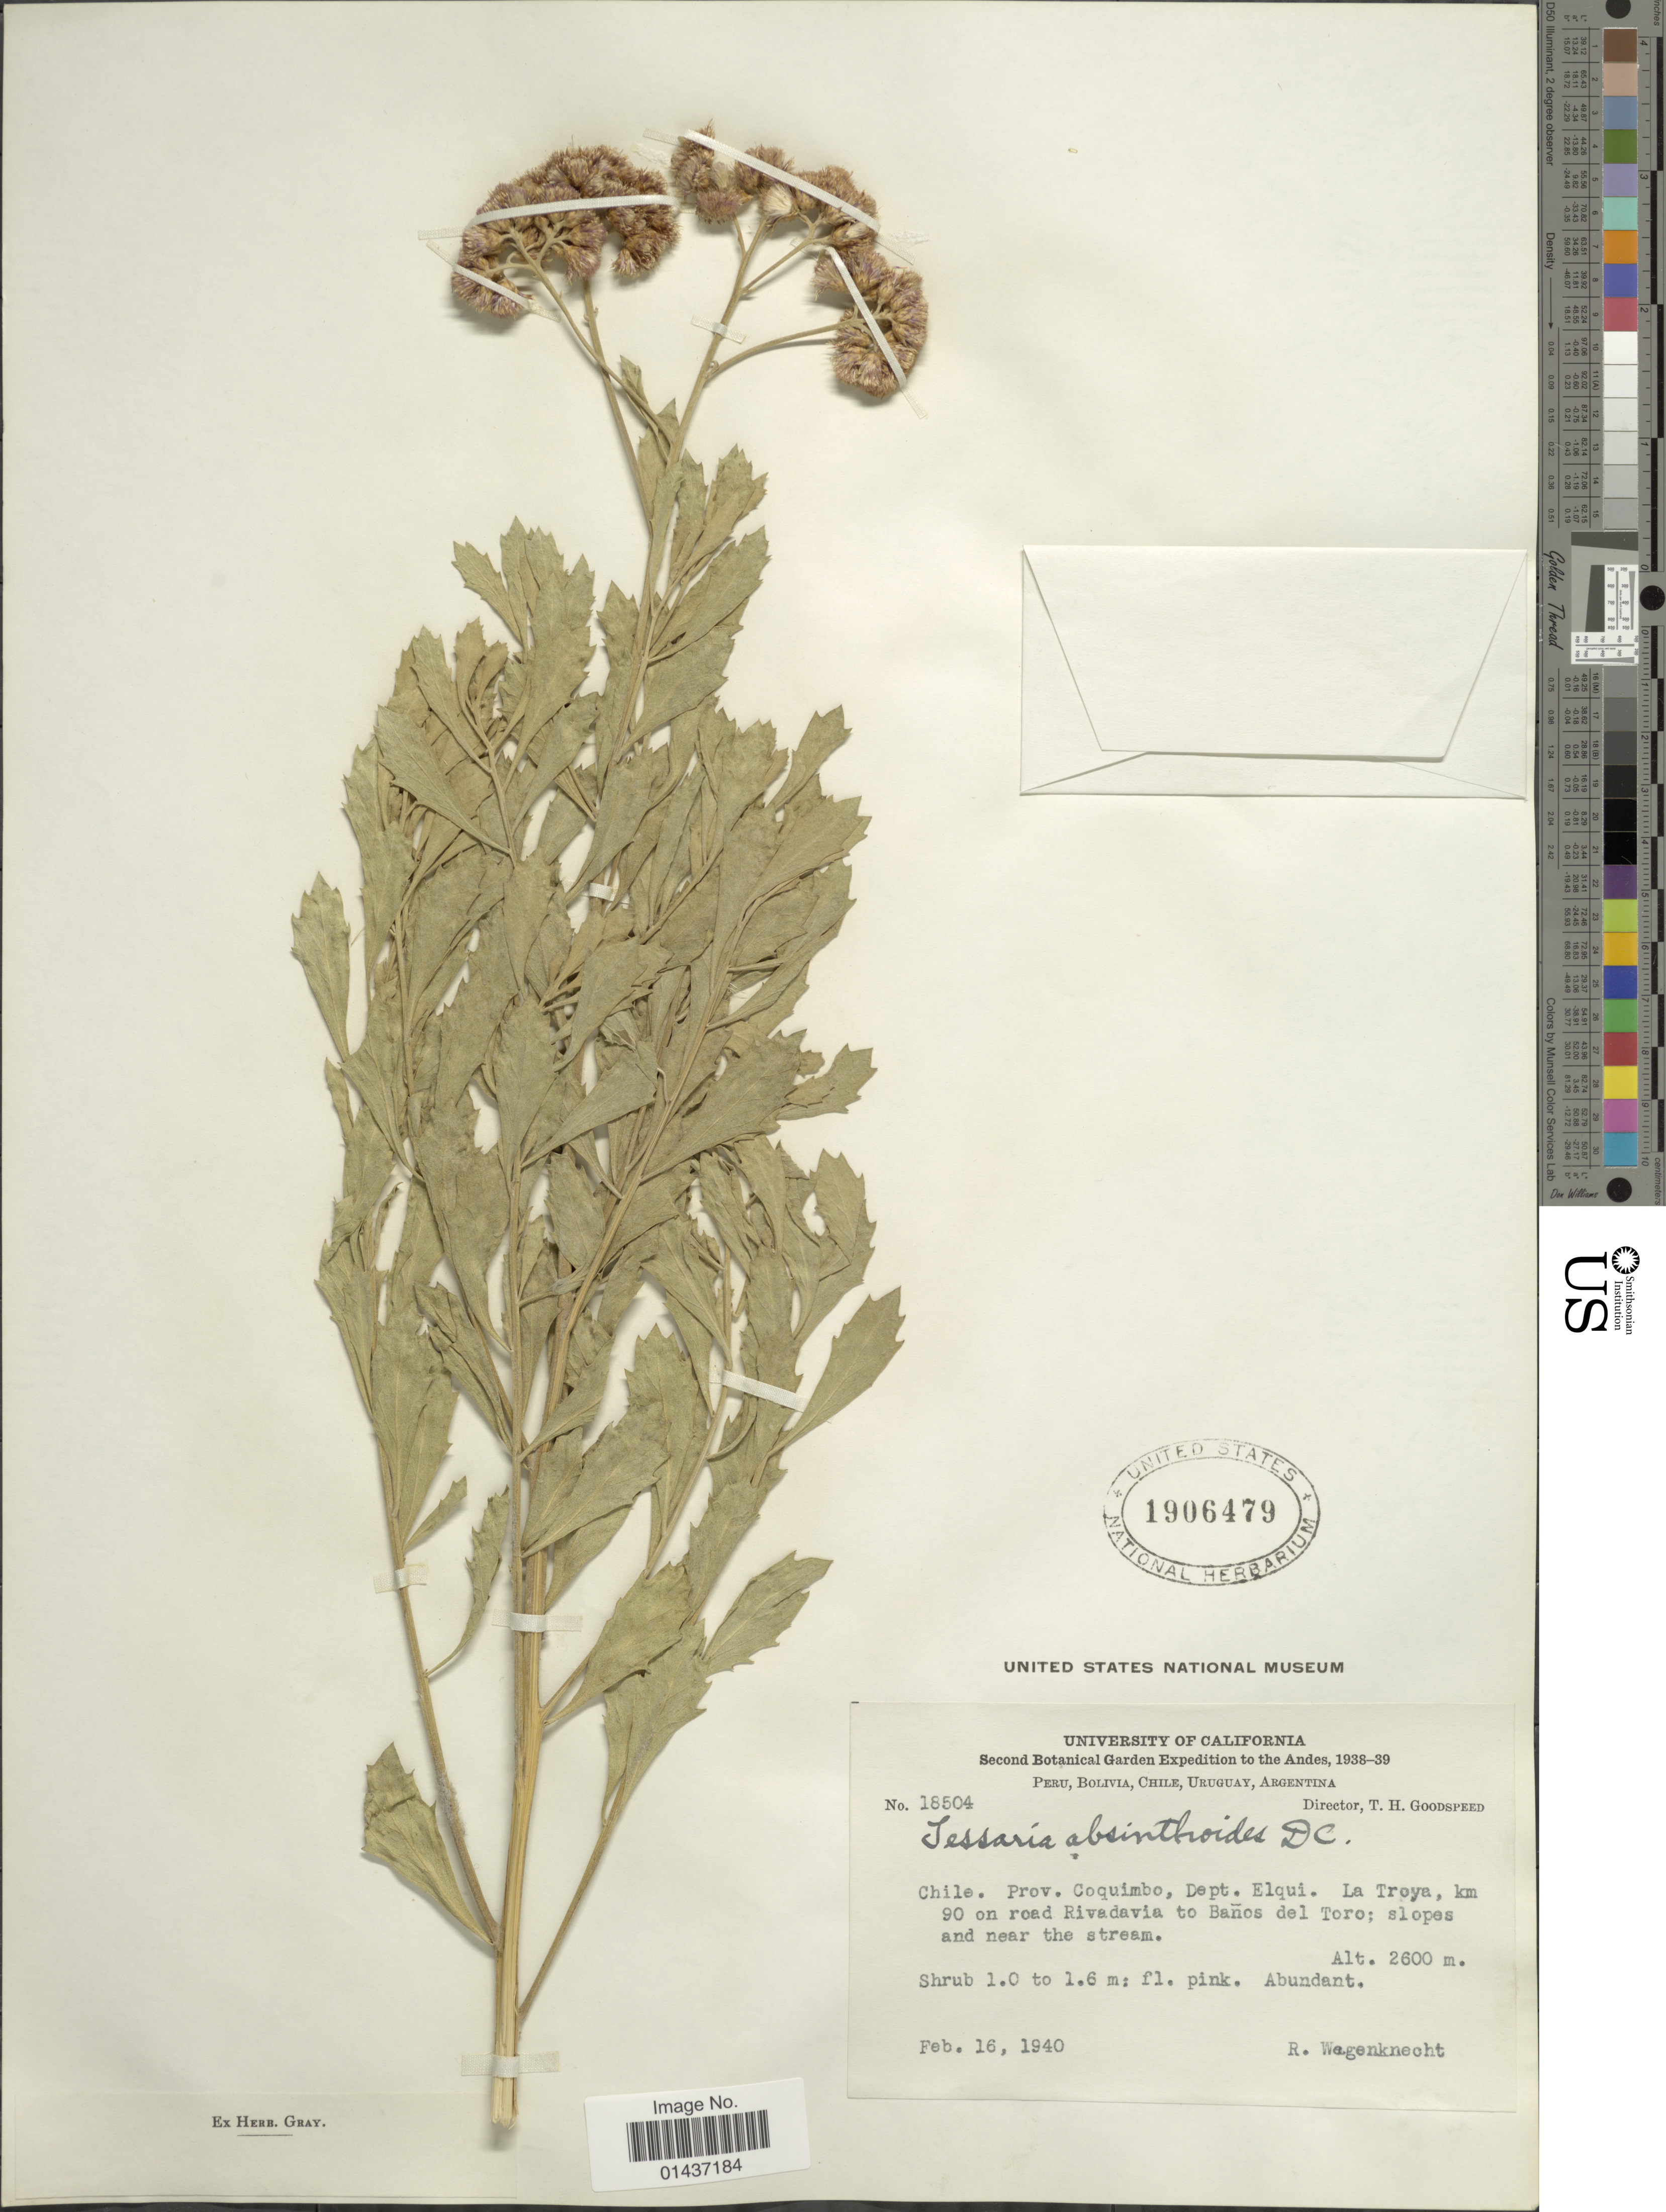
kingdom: Plantae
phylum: Tracheophyta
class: Magnoliopsida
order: Asterales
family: Asteraceae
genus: Tessaria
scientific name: Tessaria absinthioides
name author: (Hook. & Arn.) DC.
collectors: R. Wagenknecht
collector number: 18504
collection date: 1940-02-16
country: Chile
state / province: Coquimbo (IV)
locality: Dep. Elqui, La Troya, km 90 on road Rivadavia to Baños del Toro; slopes and near the stream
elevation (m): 2600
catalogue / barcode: US 1906479